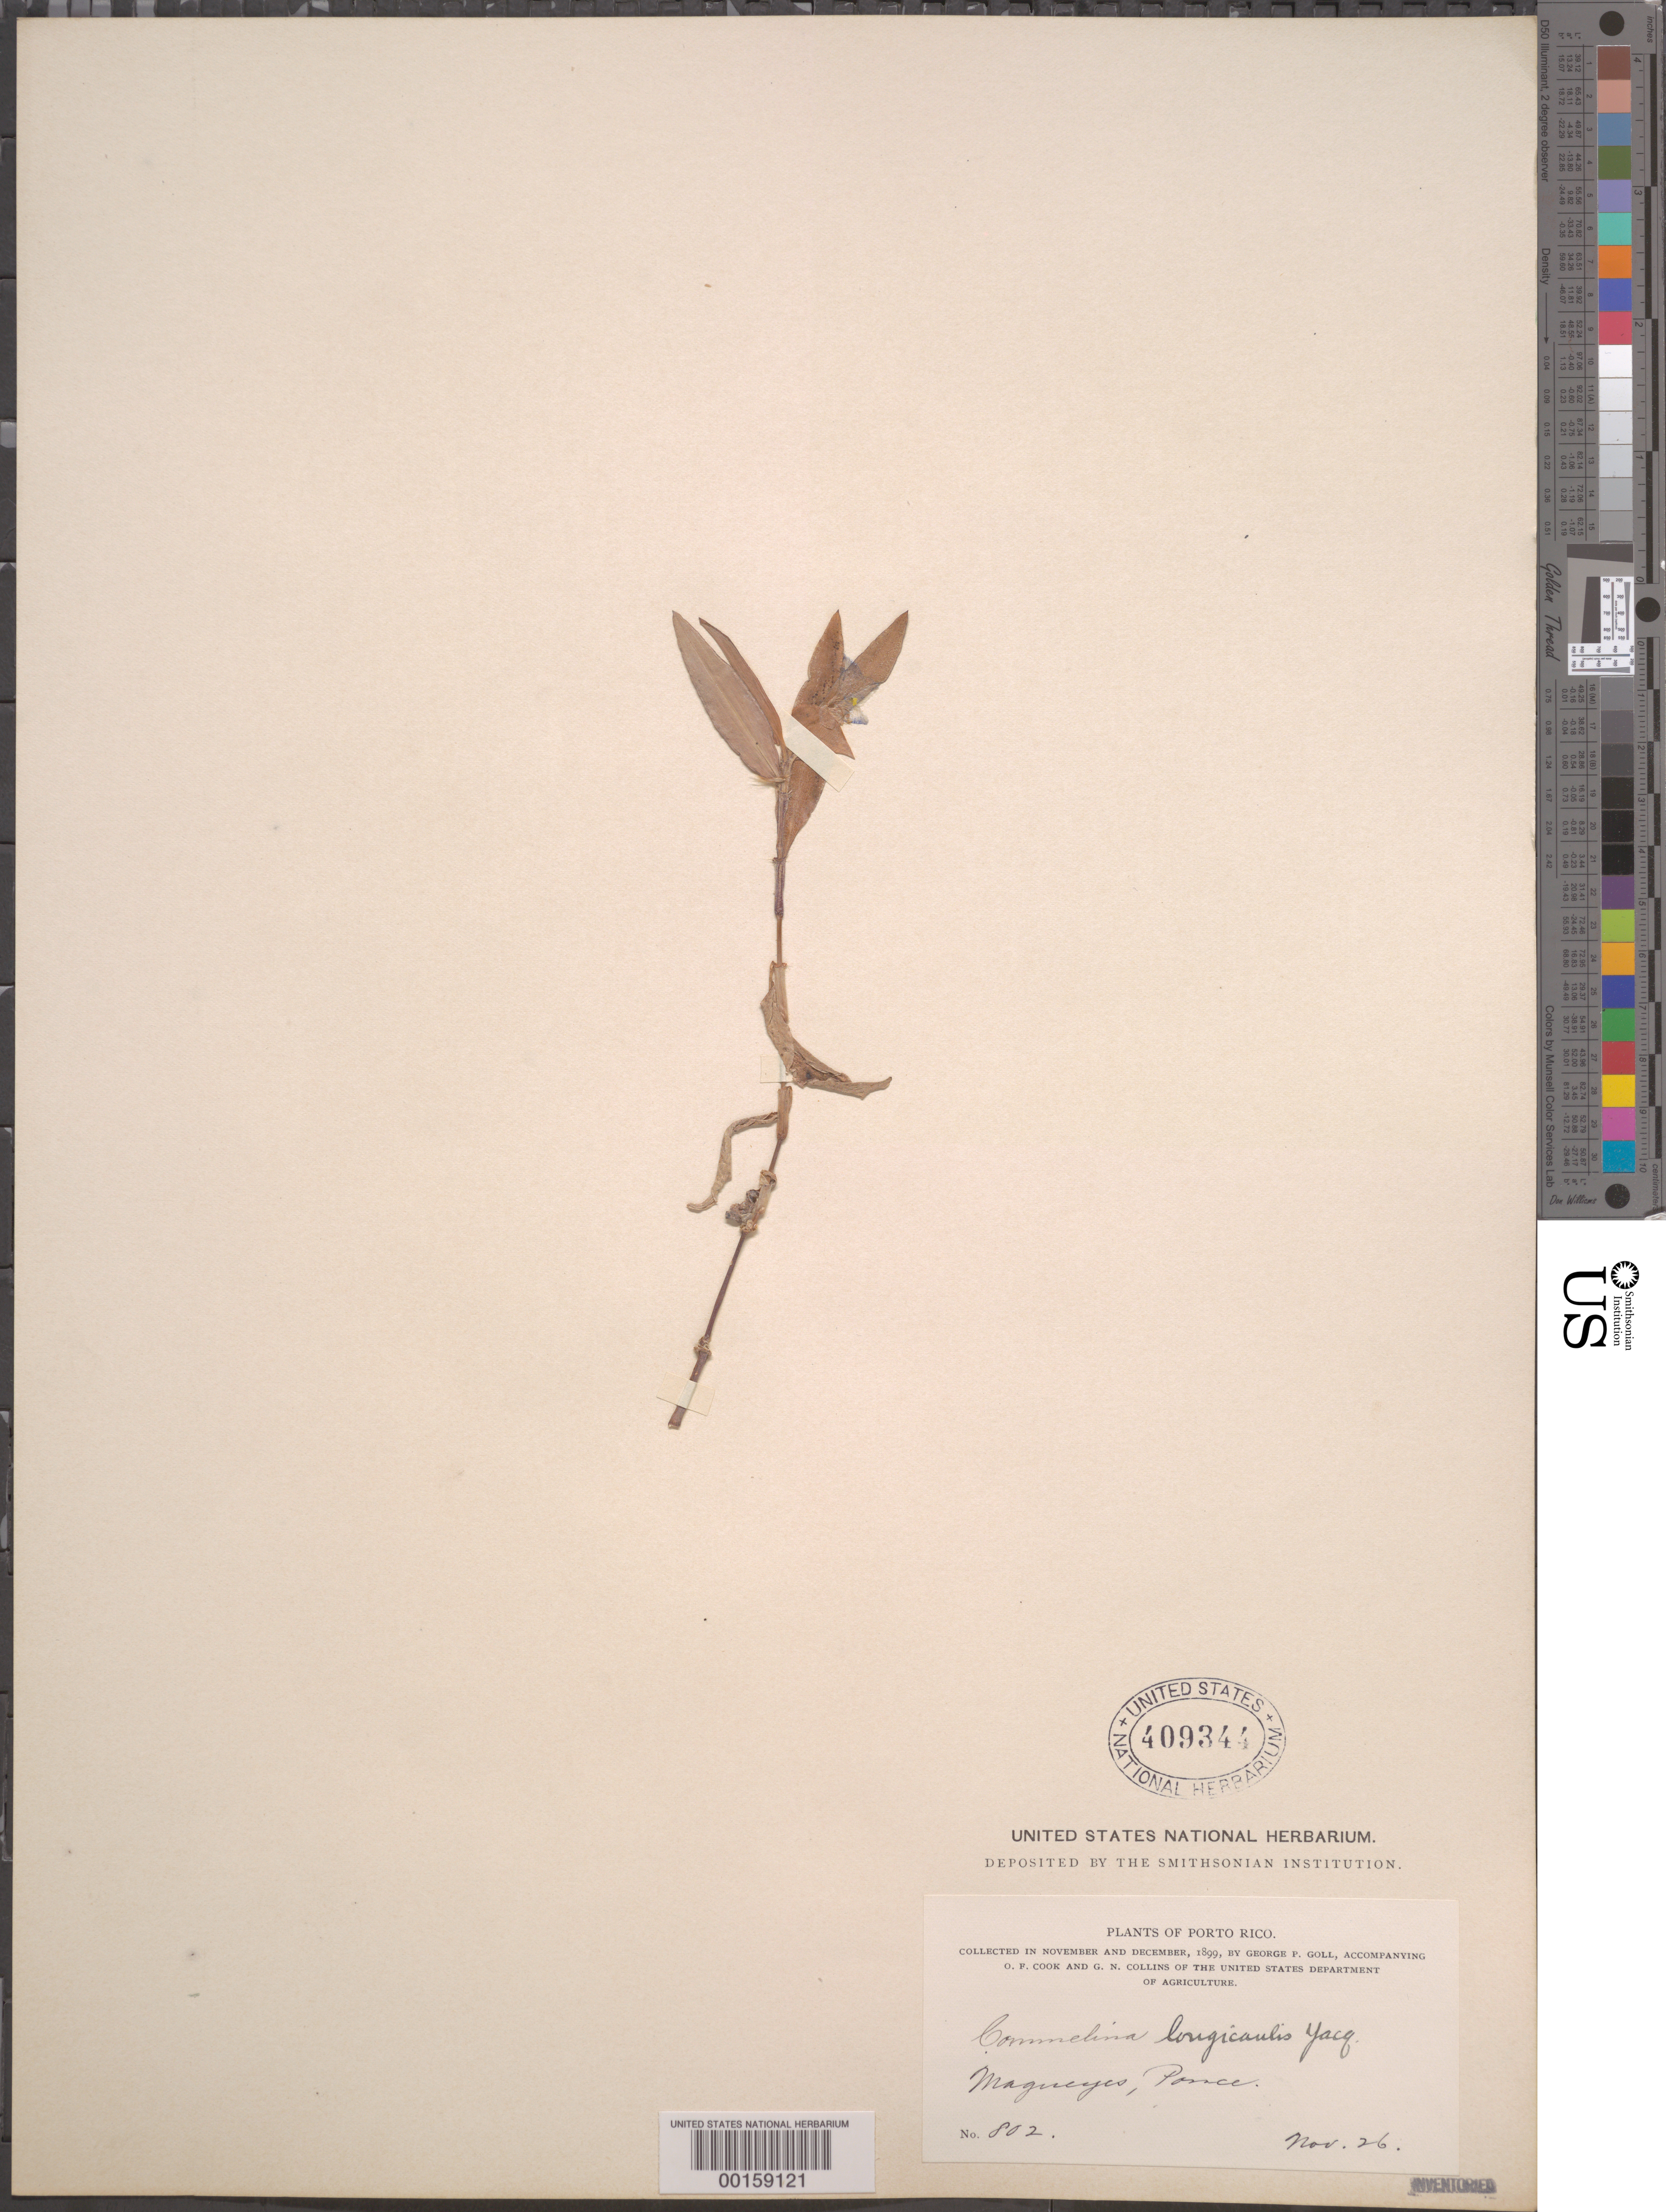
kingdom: Plantae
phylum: Tracheophyta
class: Liliopsida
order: Commelinales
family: Commelinaceae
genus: Commelina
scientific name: Commelina diffusa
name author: Burm. f.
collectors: G. Goll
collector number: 802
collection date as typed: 26 Nov 1899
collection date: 1899-11-26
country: Puerto Rico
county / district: Ponce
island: Greater Antilles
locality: Magueyes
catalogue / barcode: US 409344